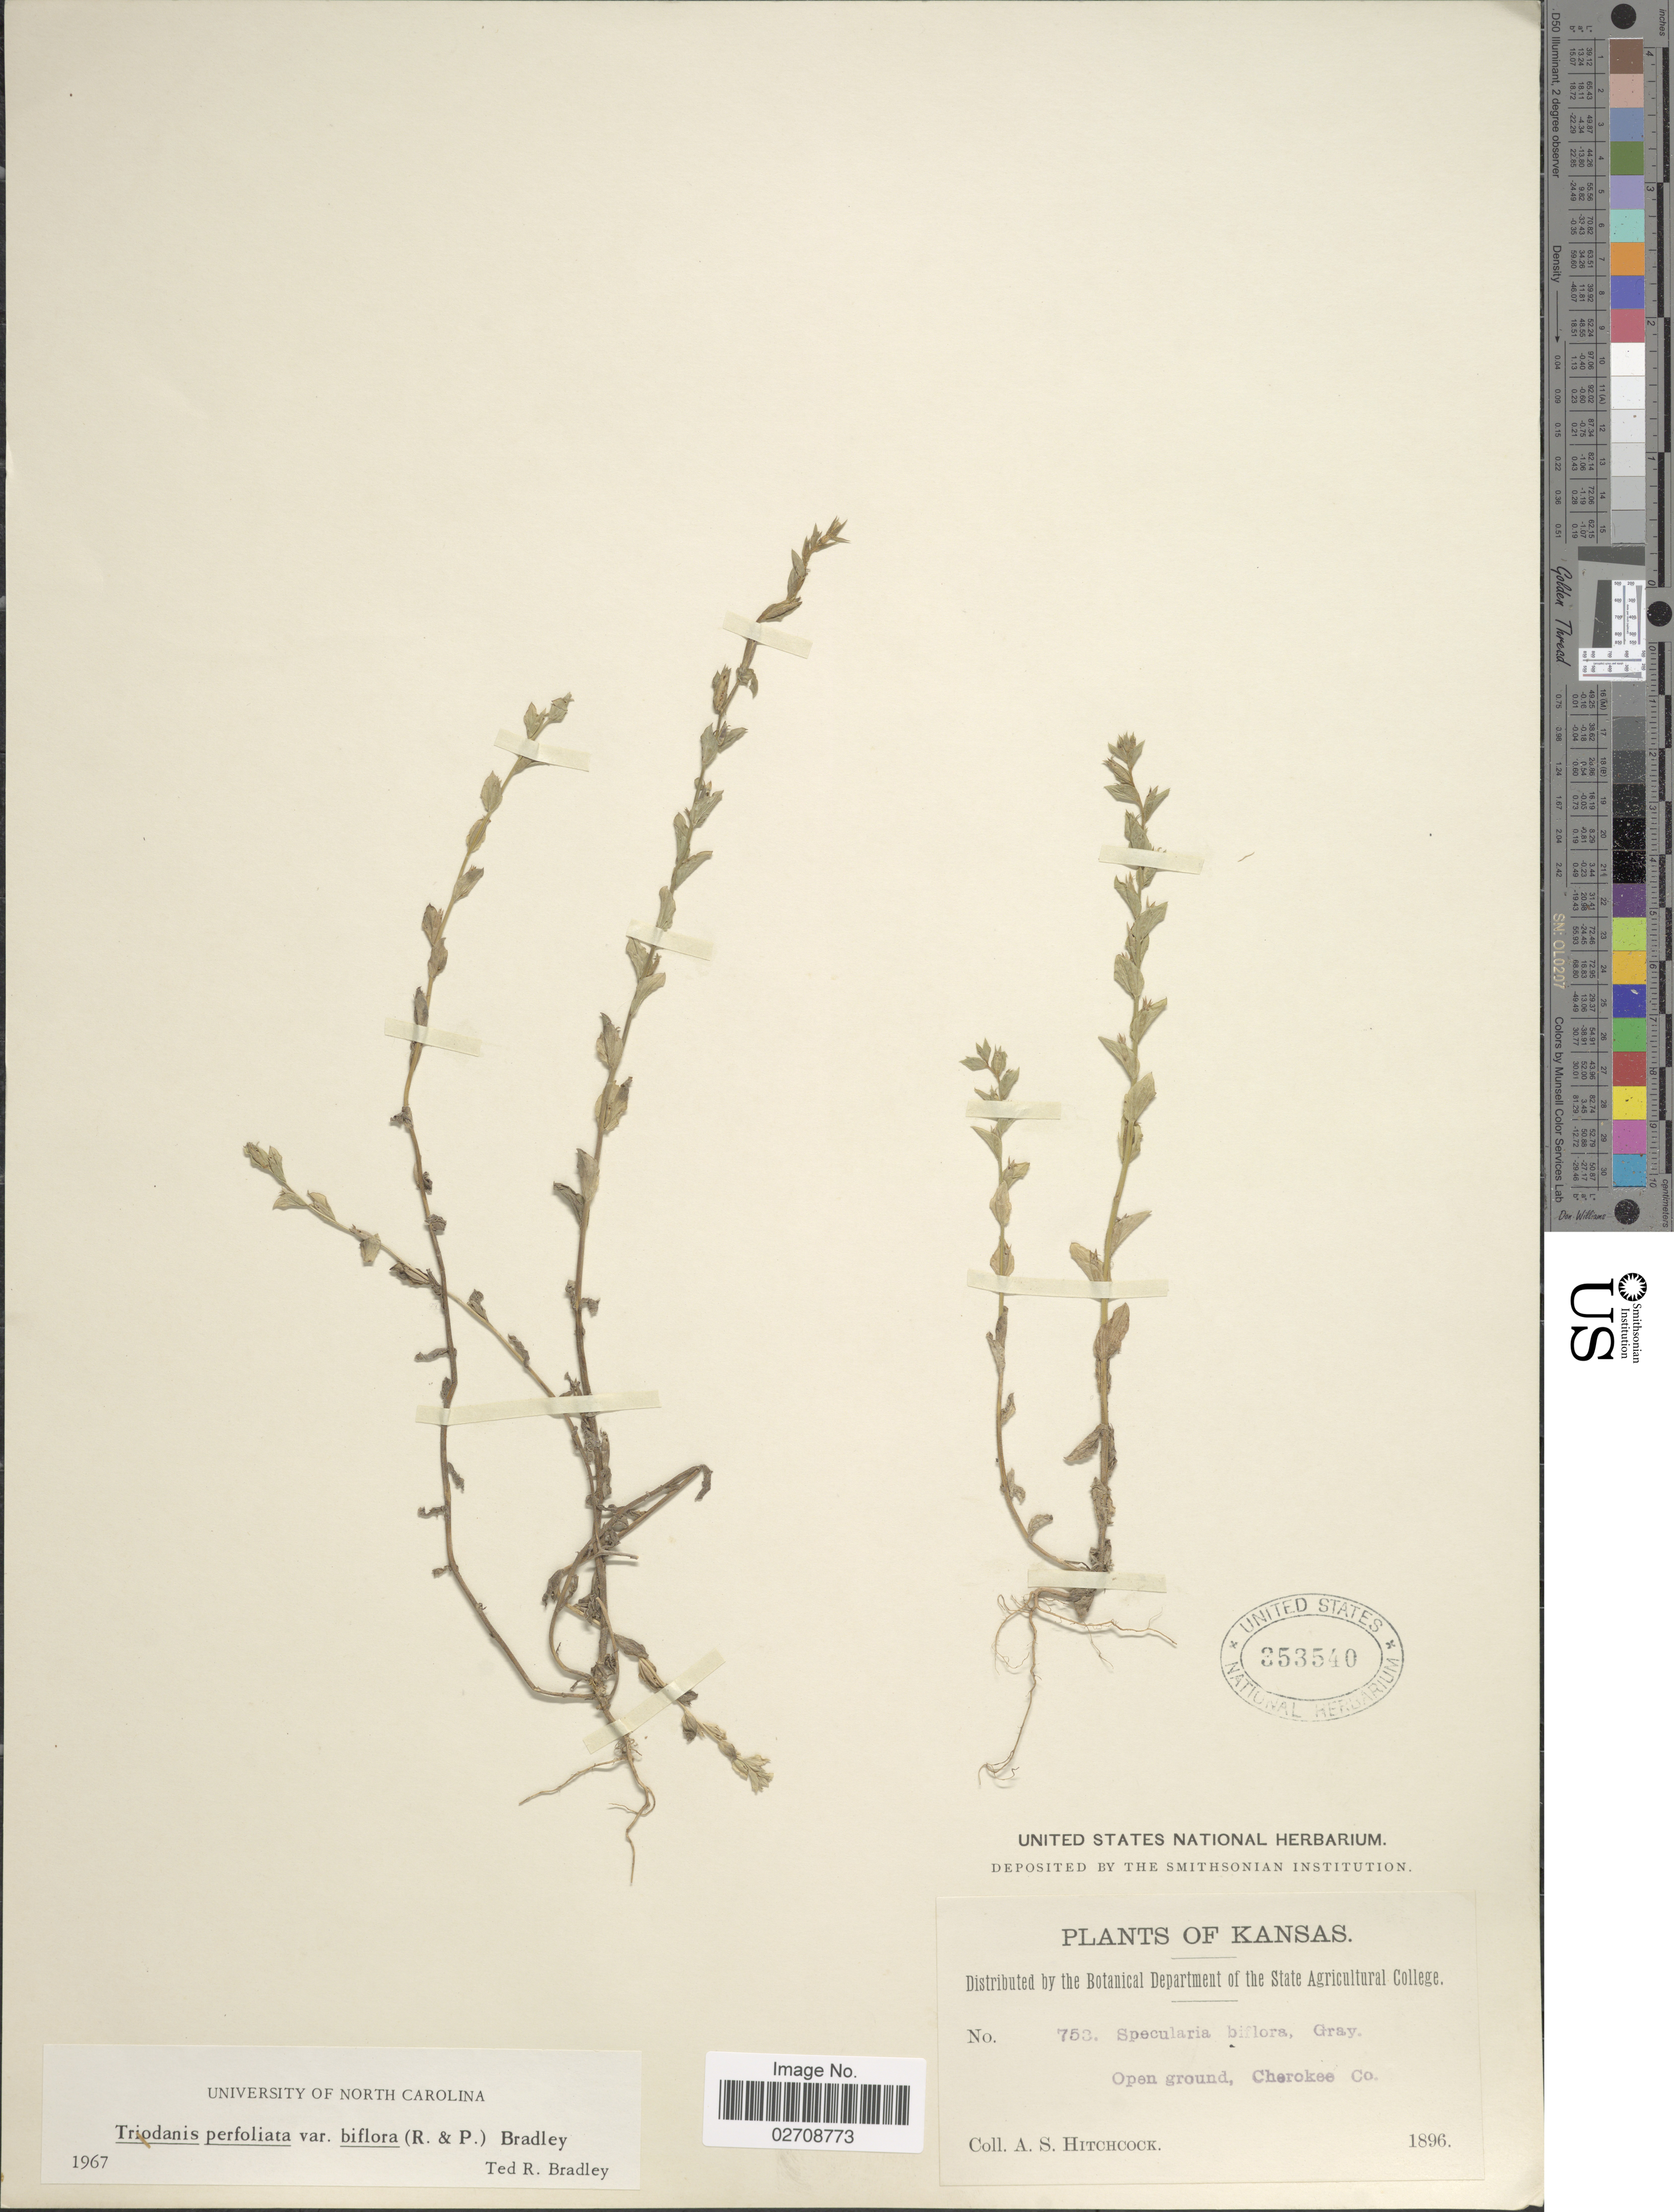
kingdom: Plantae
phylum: Tracheophyta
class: Magnoliopsida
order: Asterales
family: Campanulaceae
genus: Triodanis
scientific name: Triodanis biflora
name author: (Ruiz & Pav.) Greene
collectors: A. S. Hitchcock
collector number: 753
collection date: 1896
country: United States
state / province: Kansas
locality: Open ground, Cherokee Co.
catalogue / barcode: US 353540